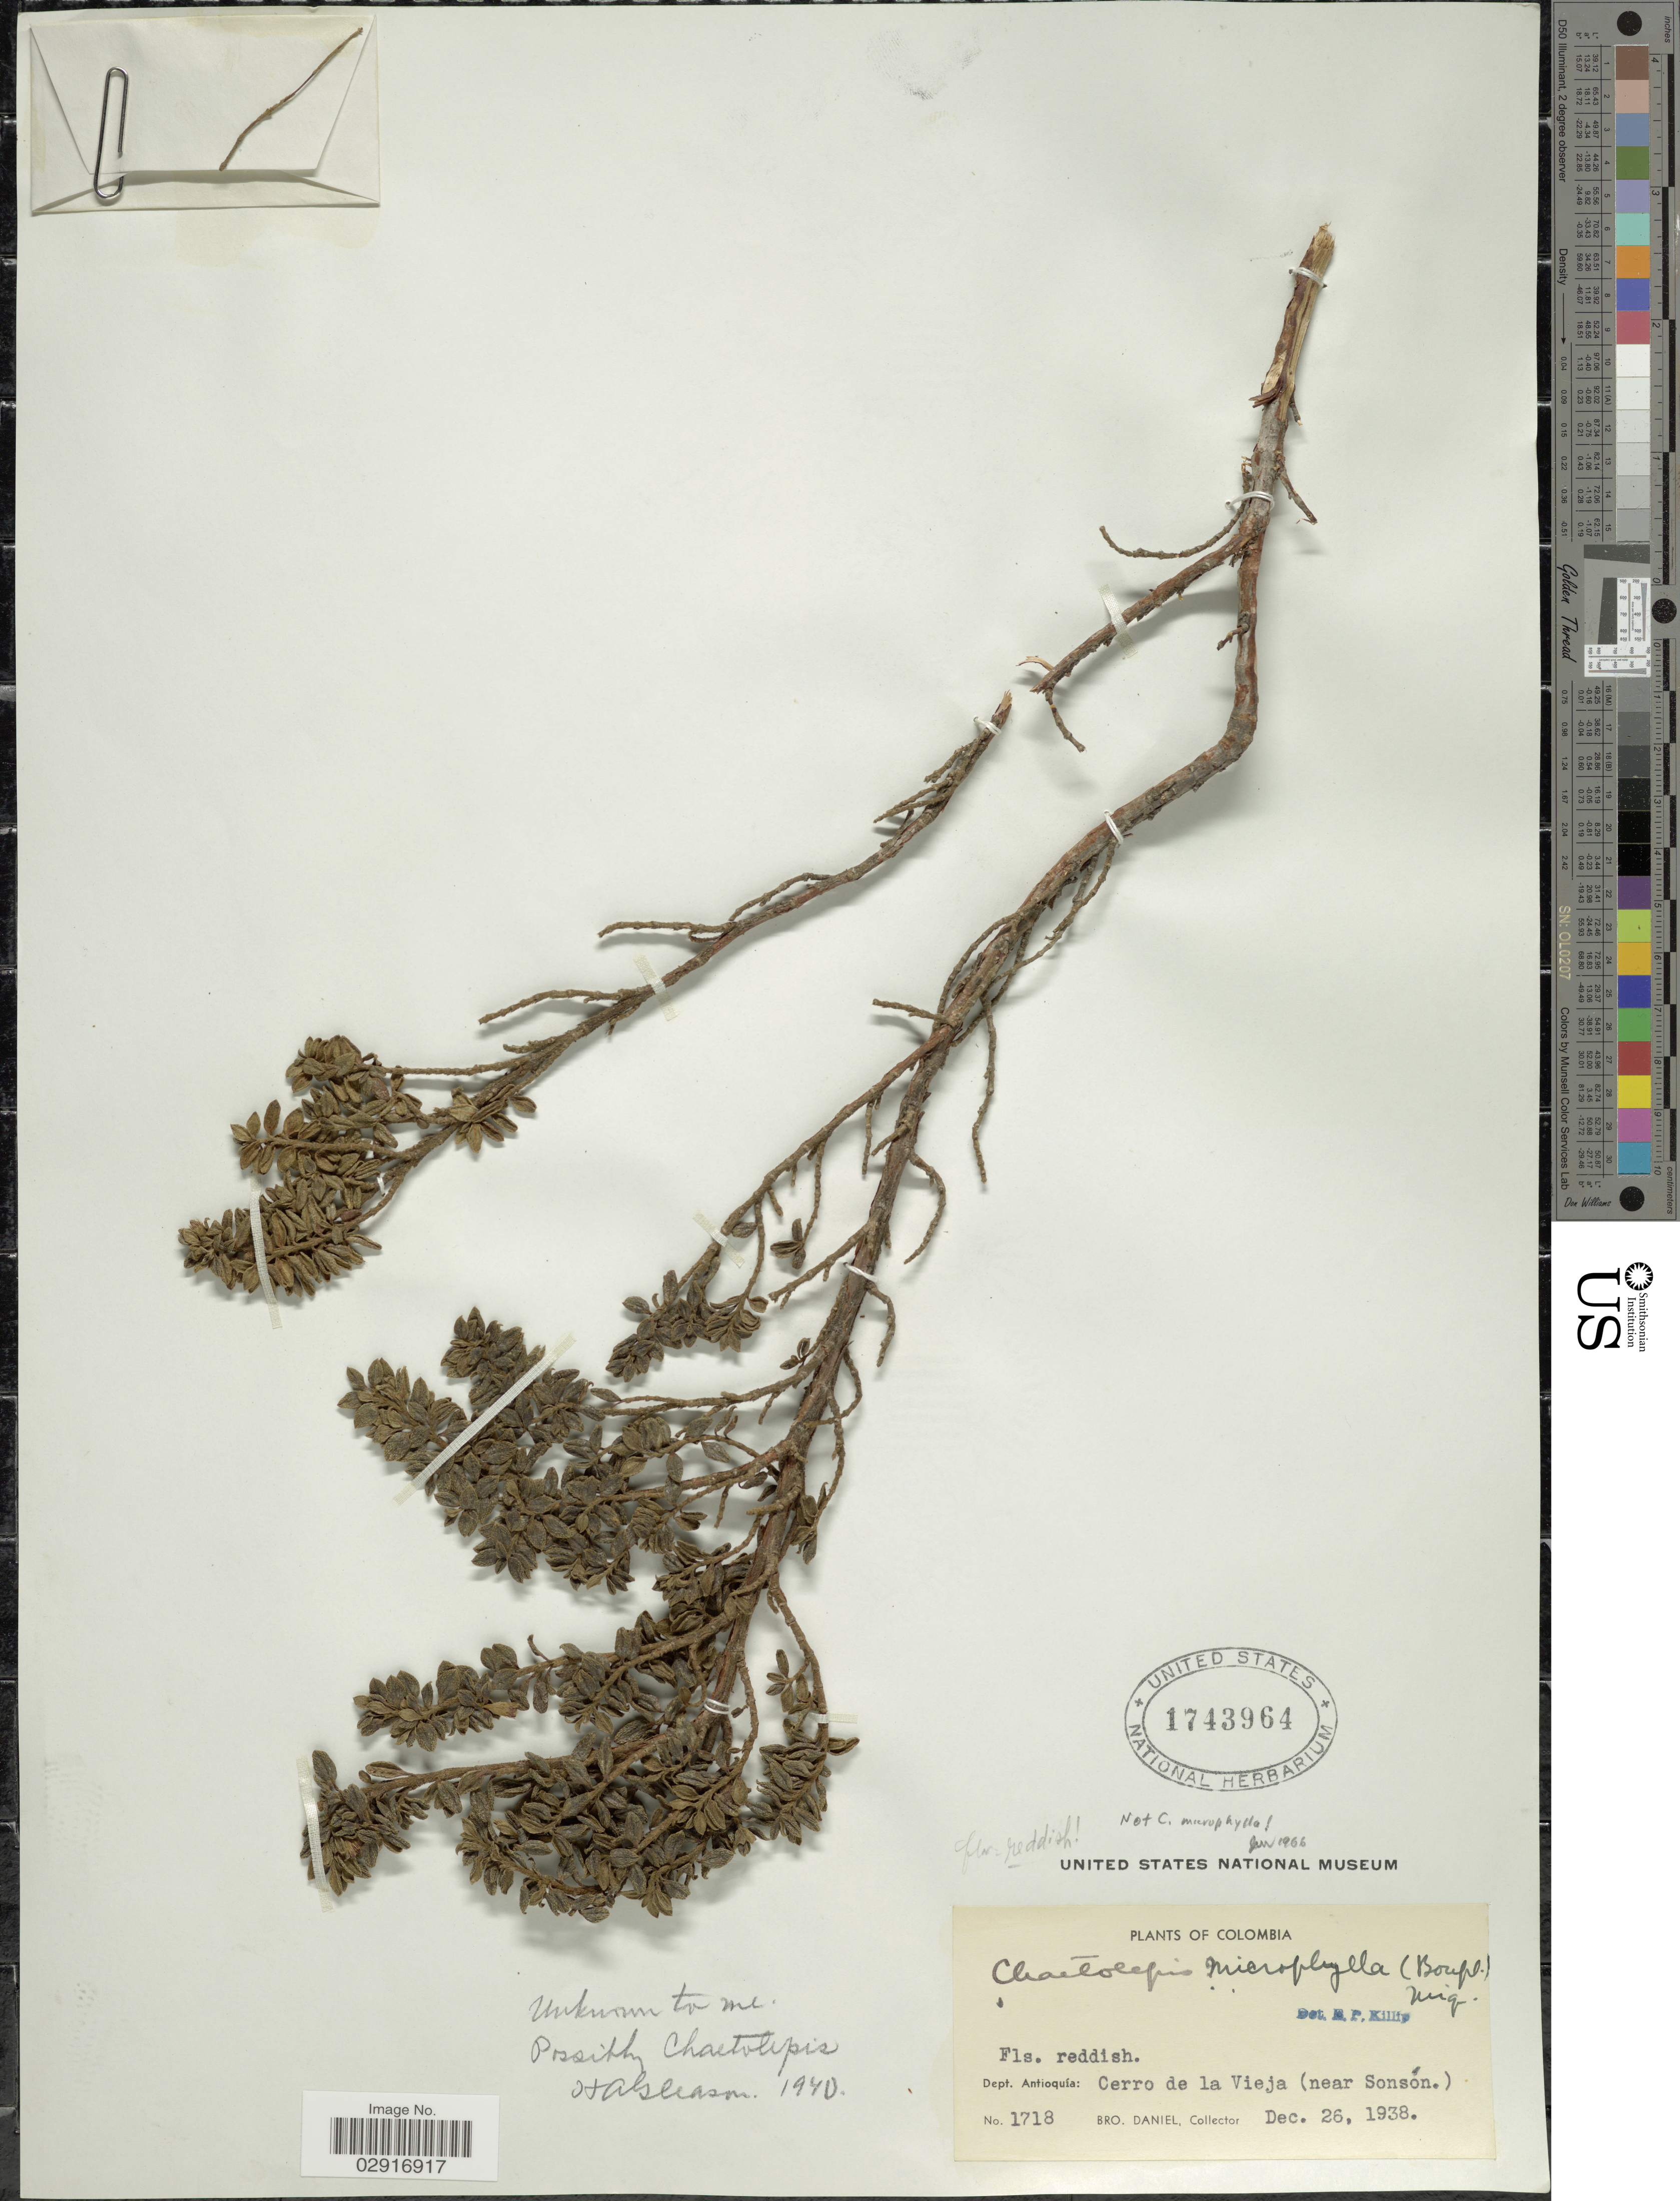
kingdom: Plantae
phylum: Tracheophyta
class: Magnoliopsida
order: Myrtales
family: Melastomataceae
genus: Chaetolepis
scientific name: Chaetolepis microphylla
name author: (Bonpl.) Miq.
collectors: Bro. Daniel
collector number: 1718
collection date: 1938-12-26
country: Colombia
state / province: Antioquia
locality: Dept. Antioquía: Cerro de la Vieja (near Sonsón).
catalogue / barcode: US 1743964